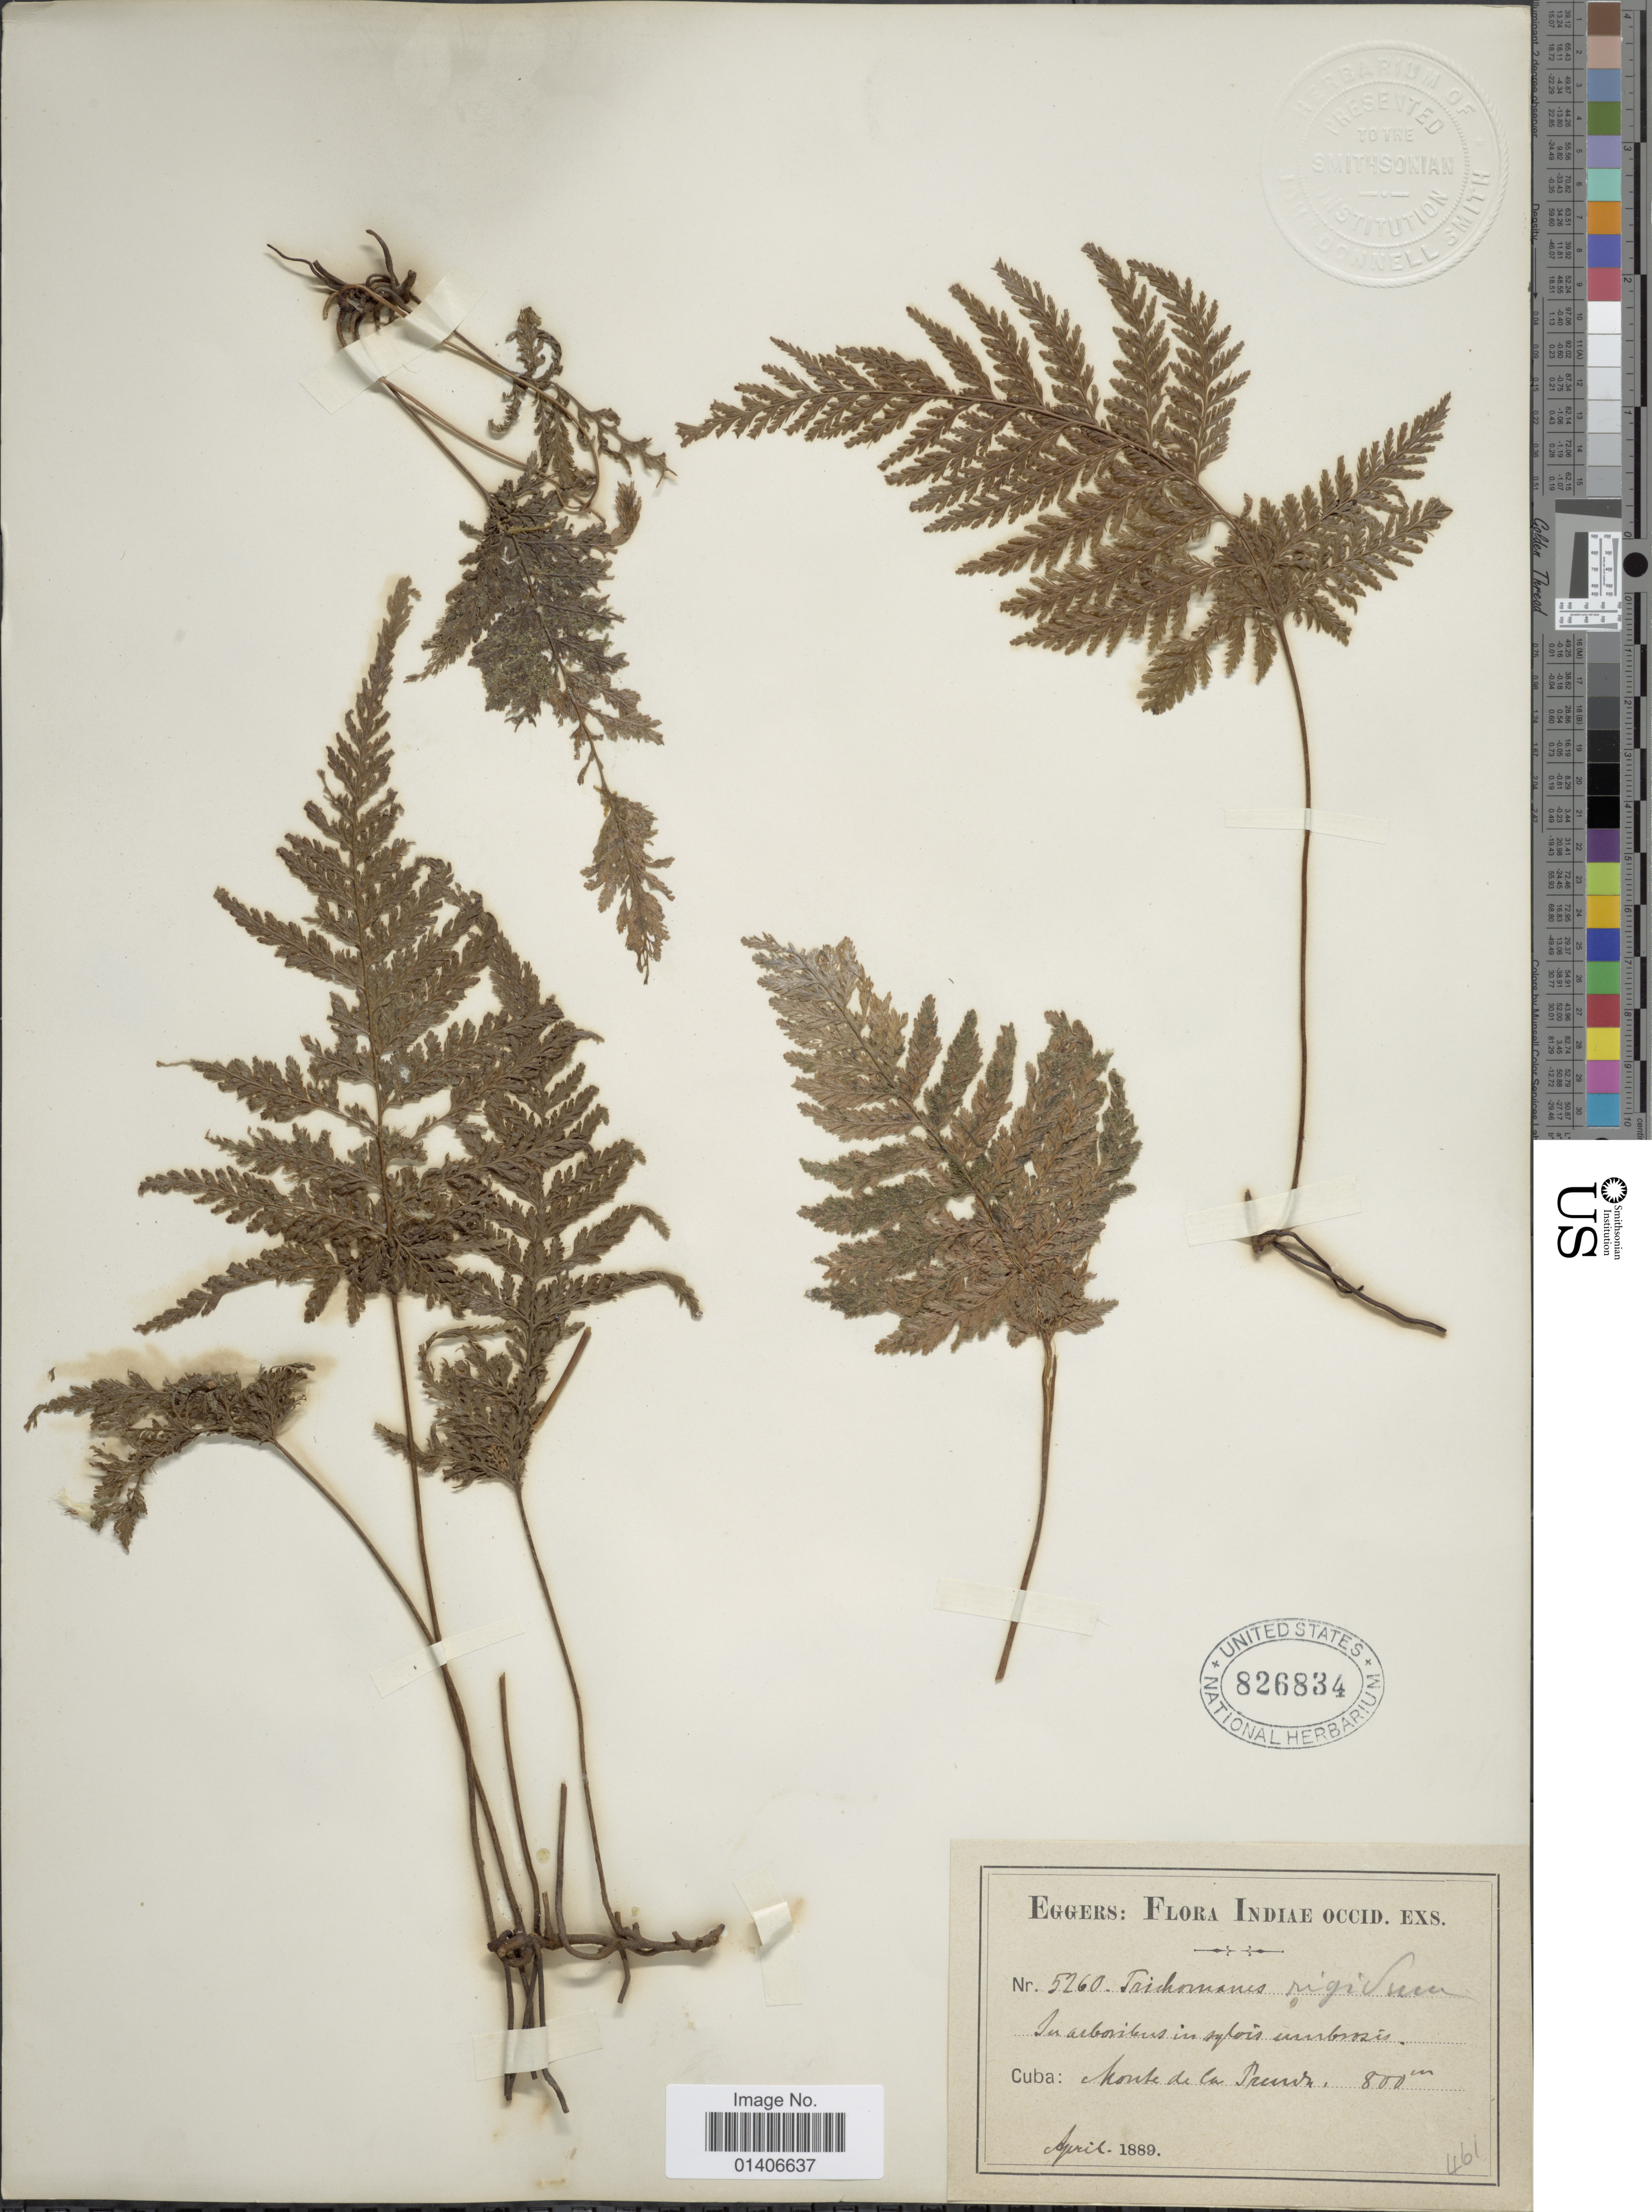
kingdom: Plantae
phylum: Tracheophyta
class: Polypodiopsida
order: Hymenophyllales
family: Hymenophyllaceae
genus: Abrodictyum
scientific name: Abrodictyum rigidum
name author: (Sw.) Ebihara & Dubuisson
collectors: -. Eggers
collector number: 5260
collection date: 1889-04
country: Cuba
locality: Innarboris in sylvis umbrosis, Monte de la Prenda.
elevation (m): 800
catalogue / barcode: US 826834